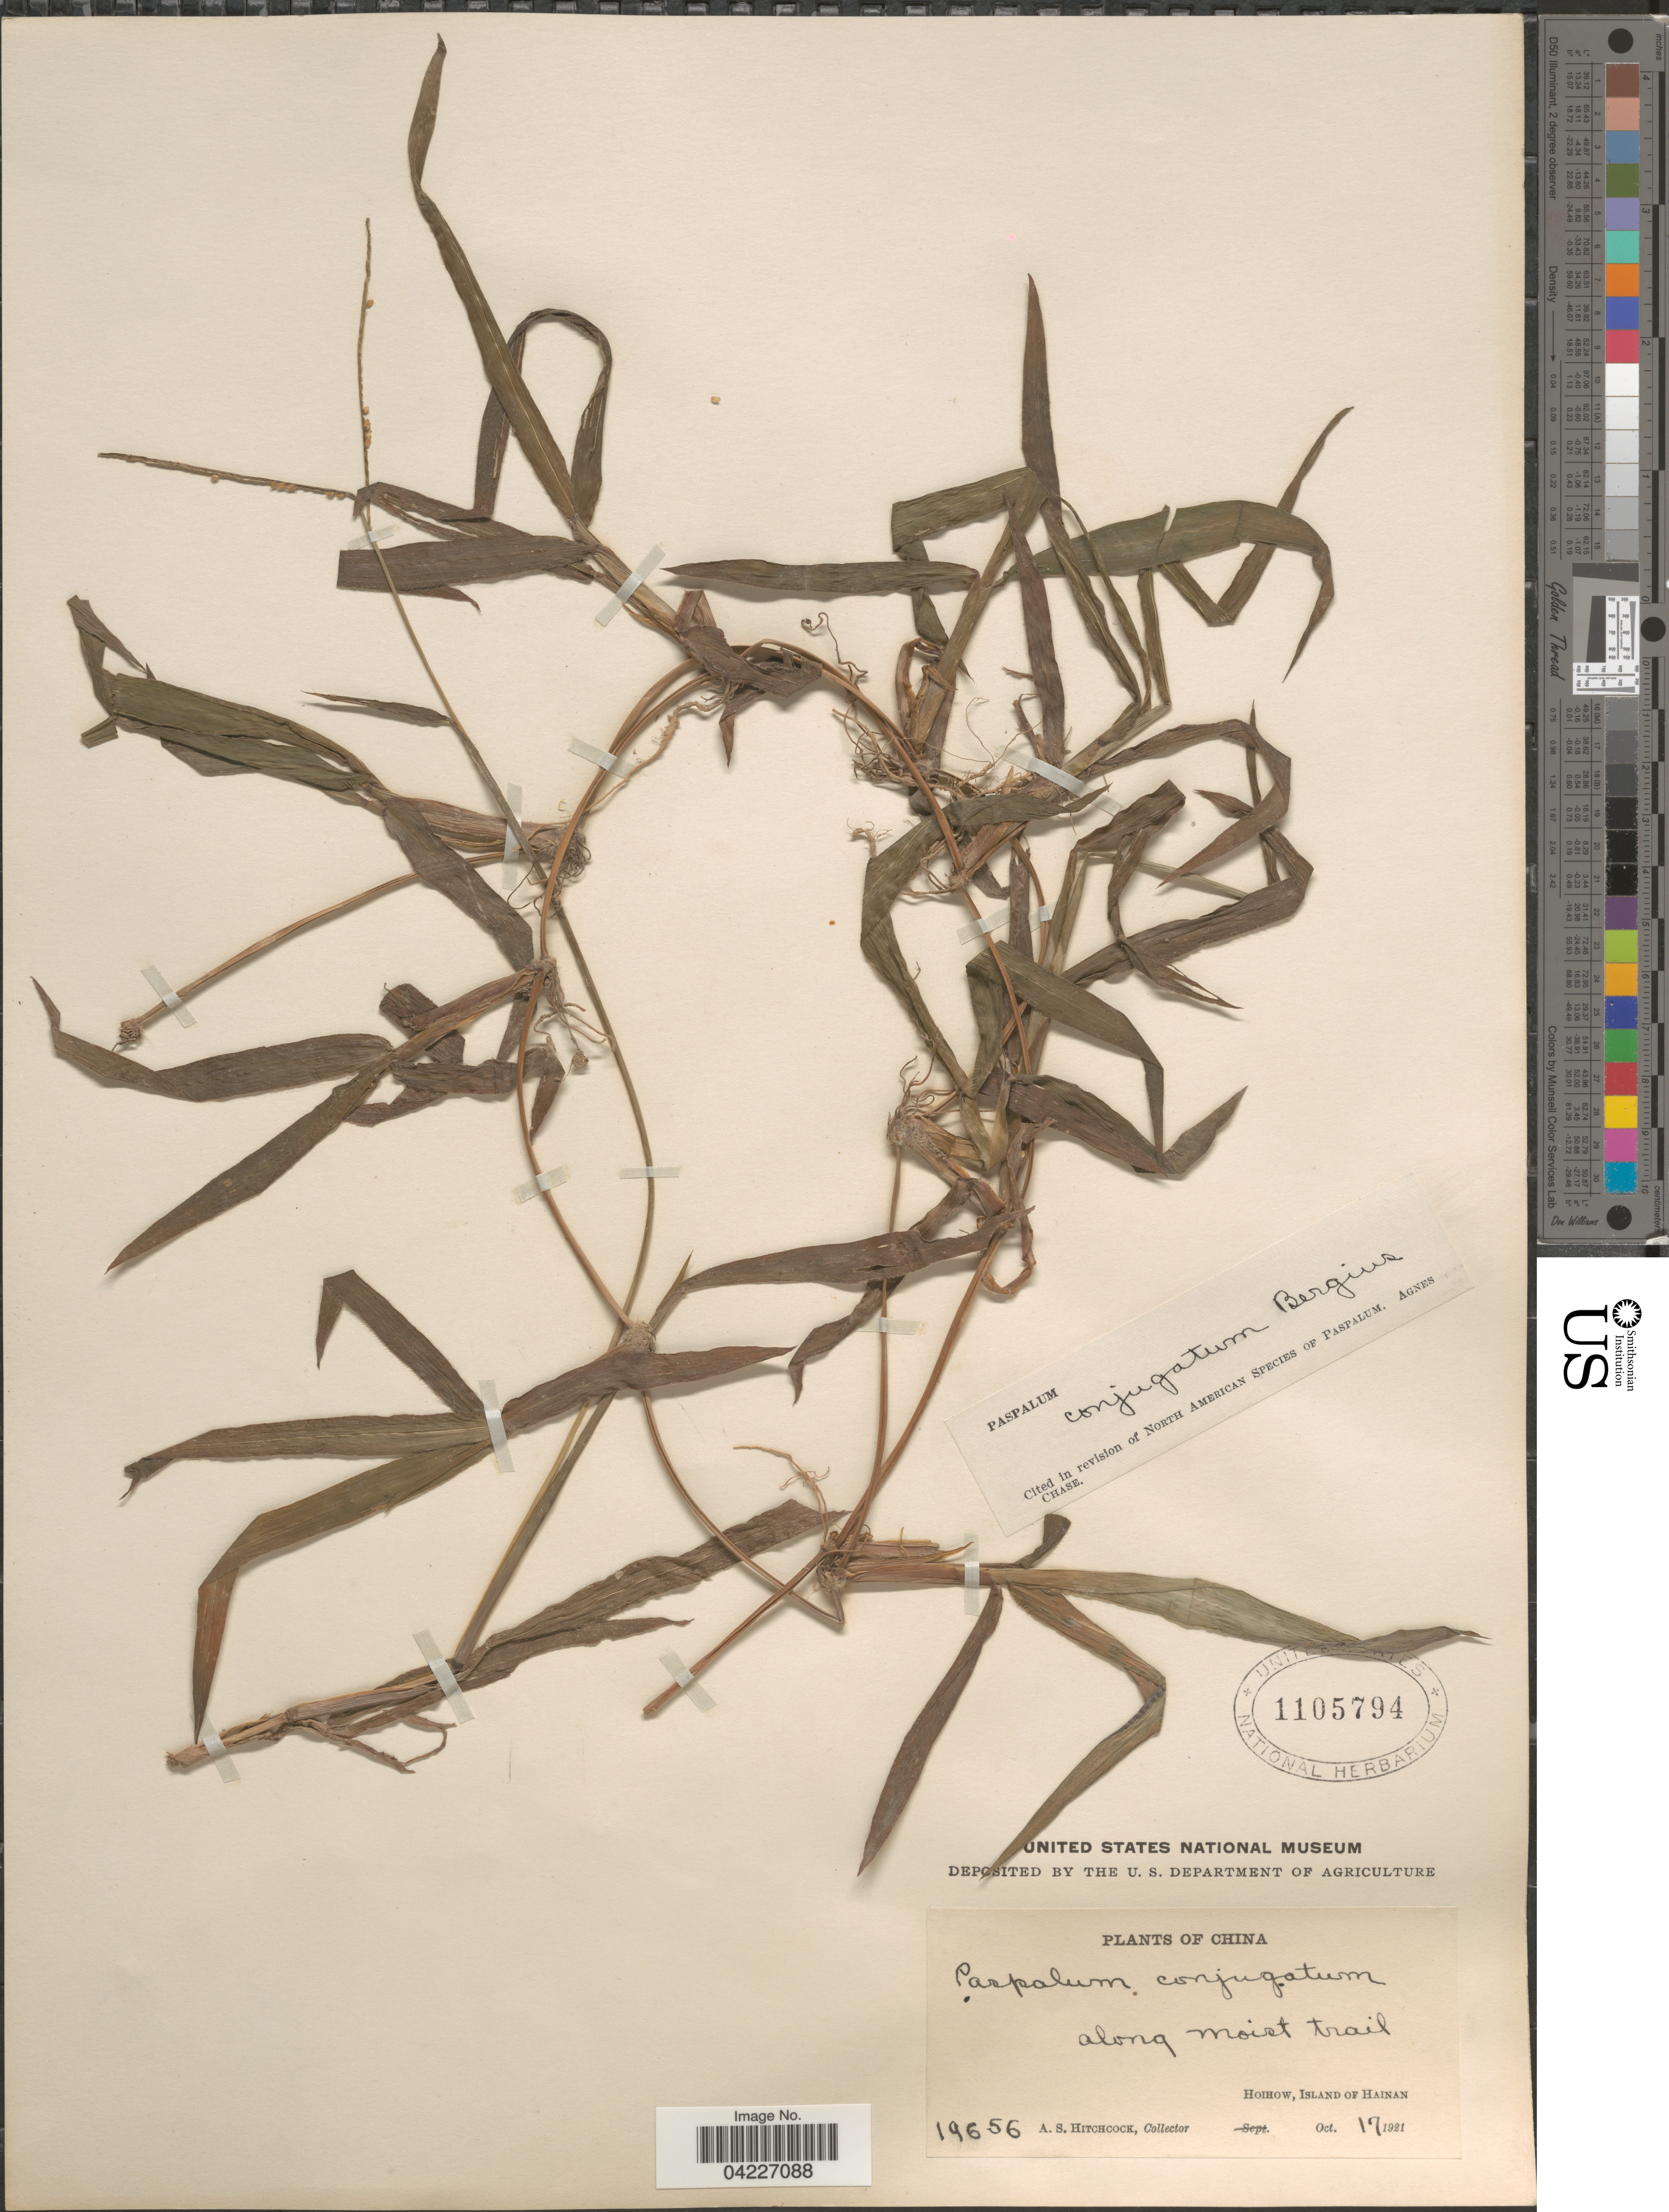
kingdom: Plantae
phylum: Tracheophyta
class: Liliopsida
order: Poales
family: Poaceae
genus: Paspalum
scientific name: Paspalum conjugatum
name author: P.J. Bergius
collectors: A. S. Hitchcock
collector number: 19656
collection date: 1921-10-17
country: China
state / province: Hainan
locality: Hoihow, Island of Hainan.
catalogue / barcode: US 1105794